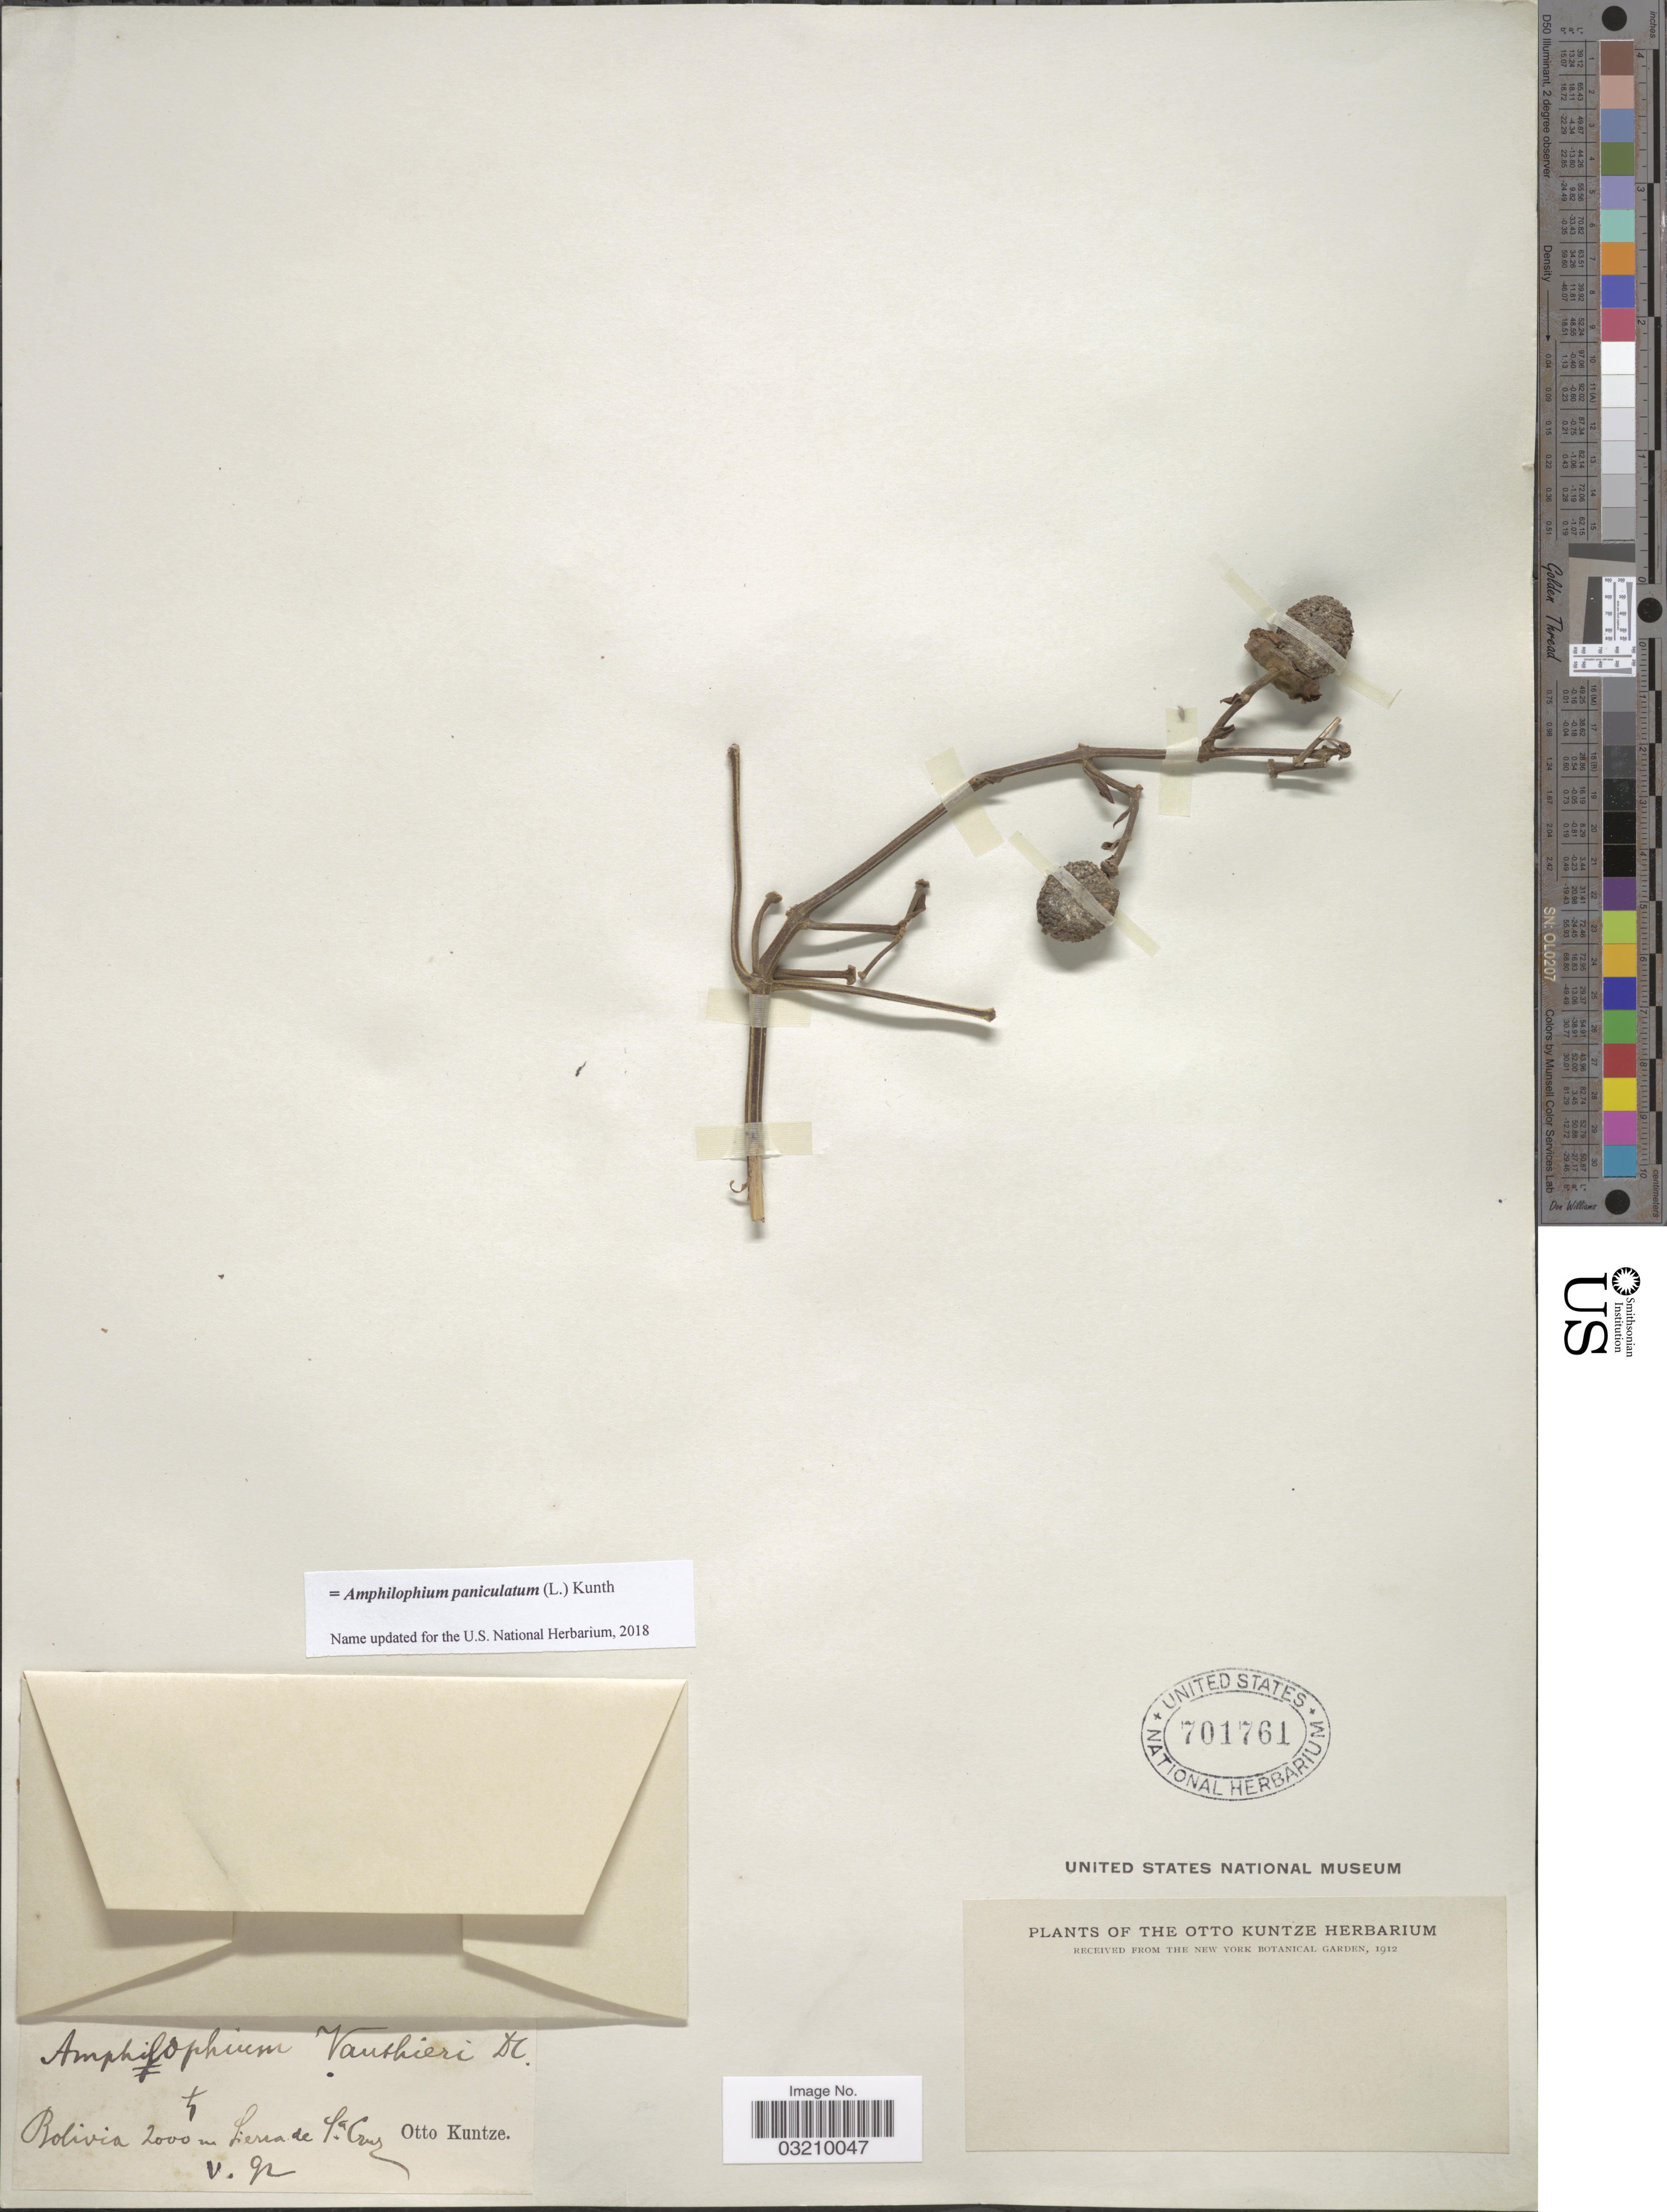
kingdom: Plantae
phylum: Tracheophyta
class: Magnoliopsida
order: Lamiales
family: Bignoniaceae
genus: Amphilophium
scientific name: Amphilophium paniculatum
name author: (L.) Kunth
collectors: C.E.O. Kuntze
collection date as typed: Transcribed d/m/y: /5/92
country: Bolivia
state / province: Santa Cruz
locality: Sierra de Sa. Cruz.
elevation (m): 2000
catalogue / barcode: US 701761